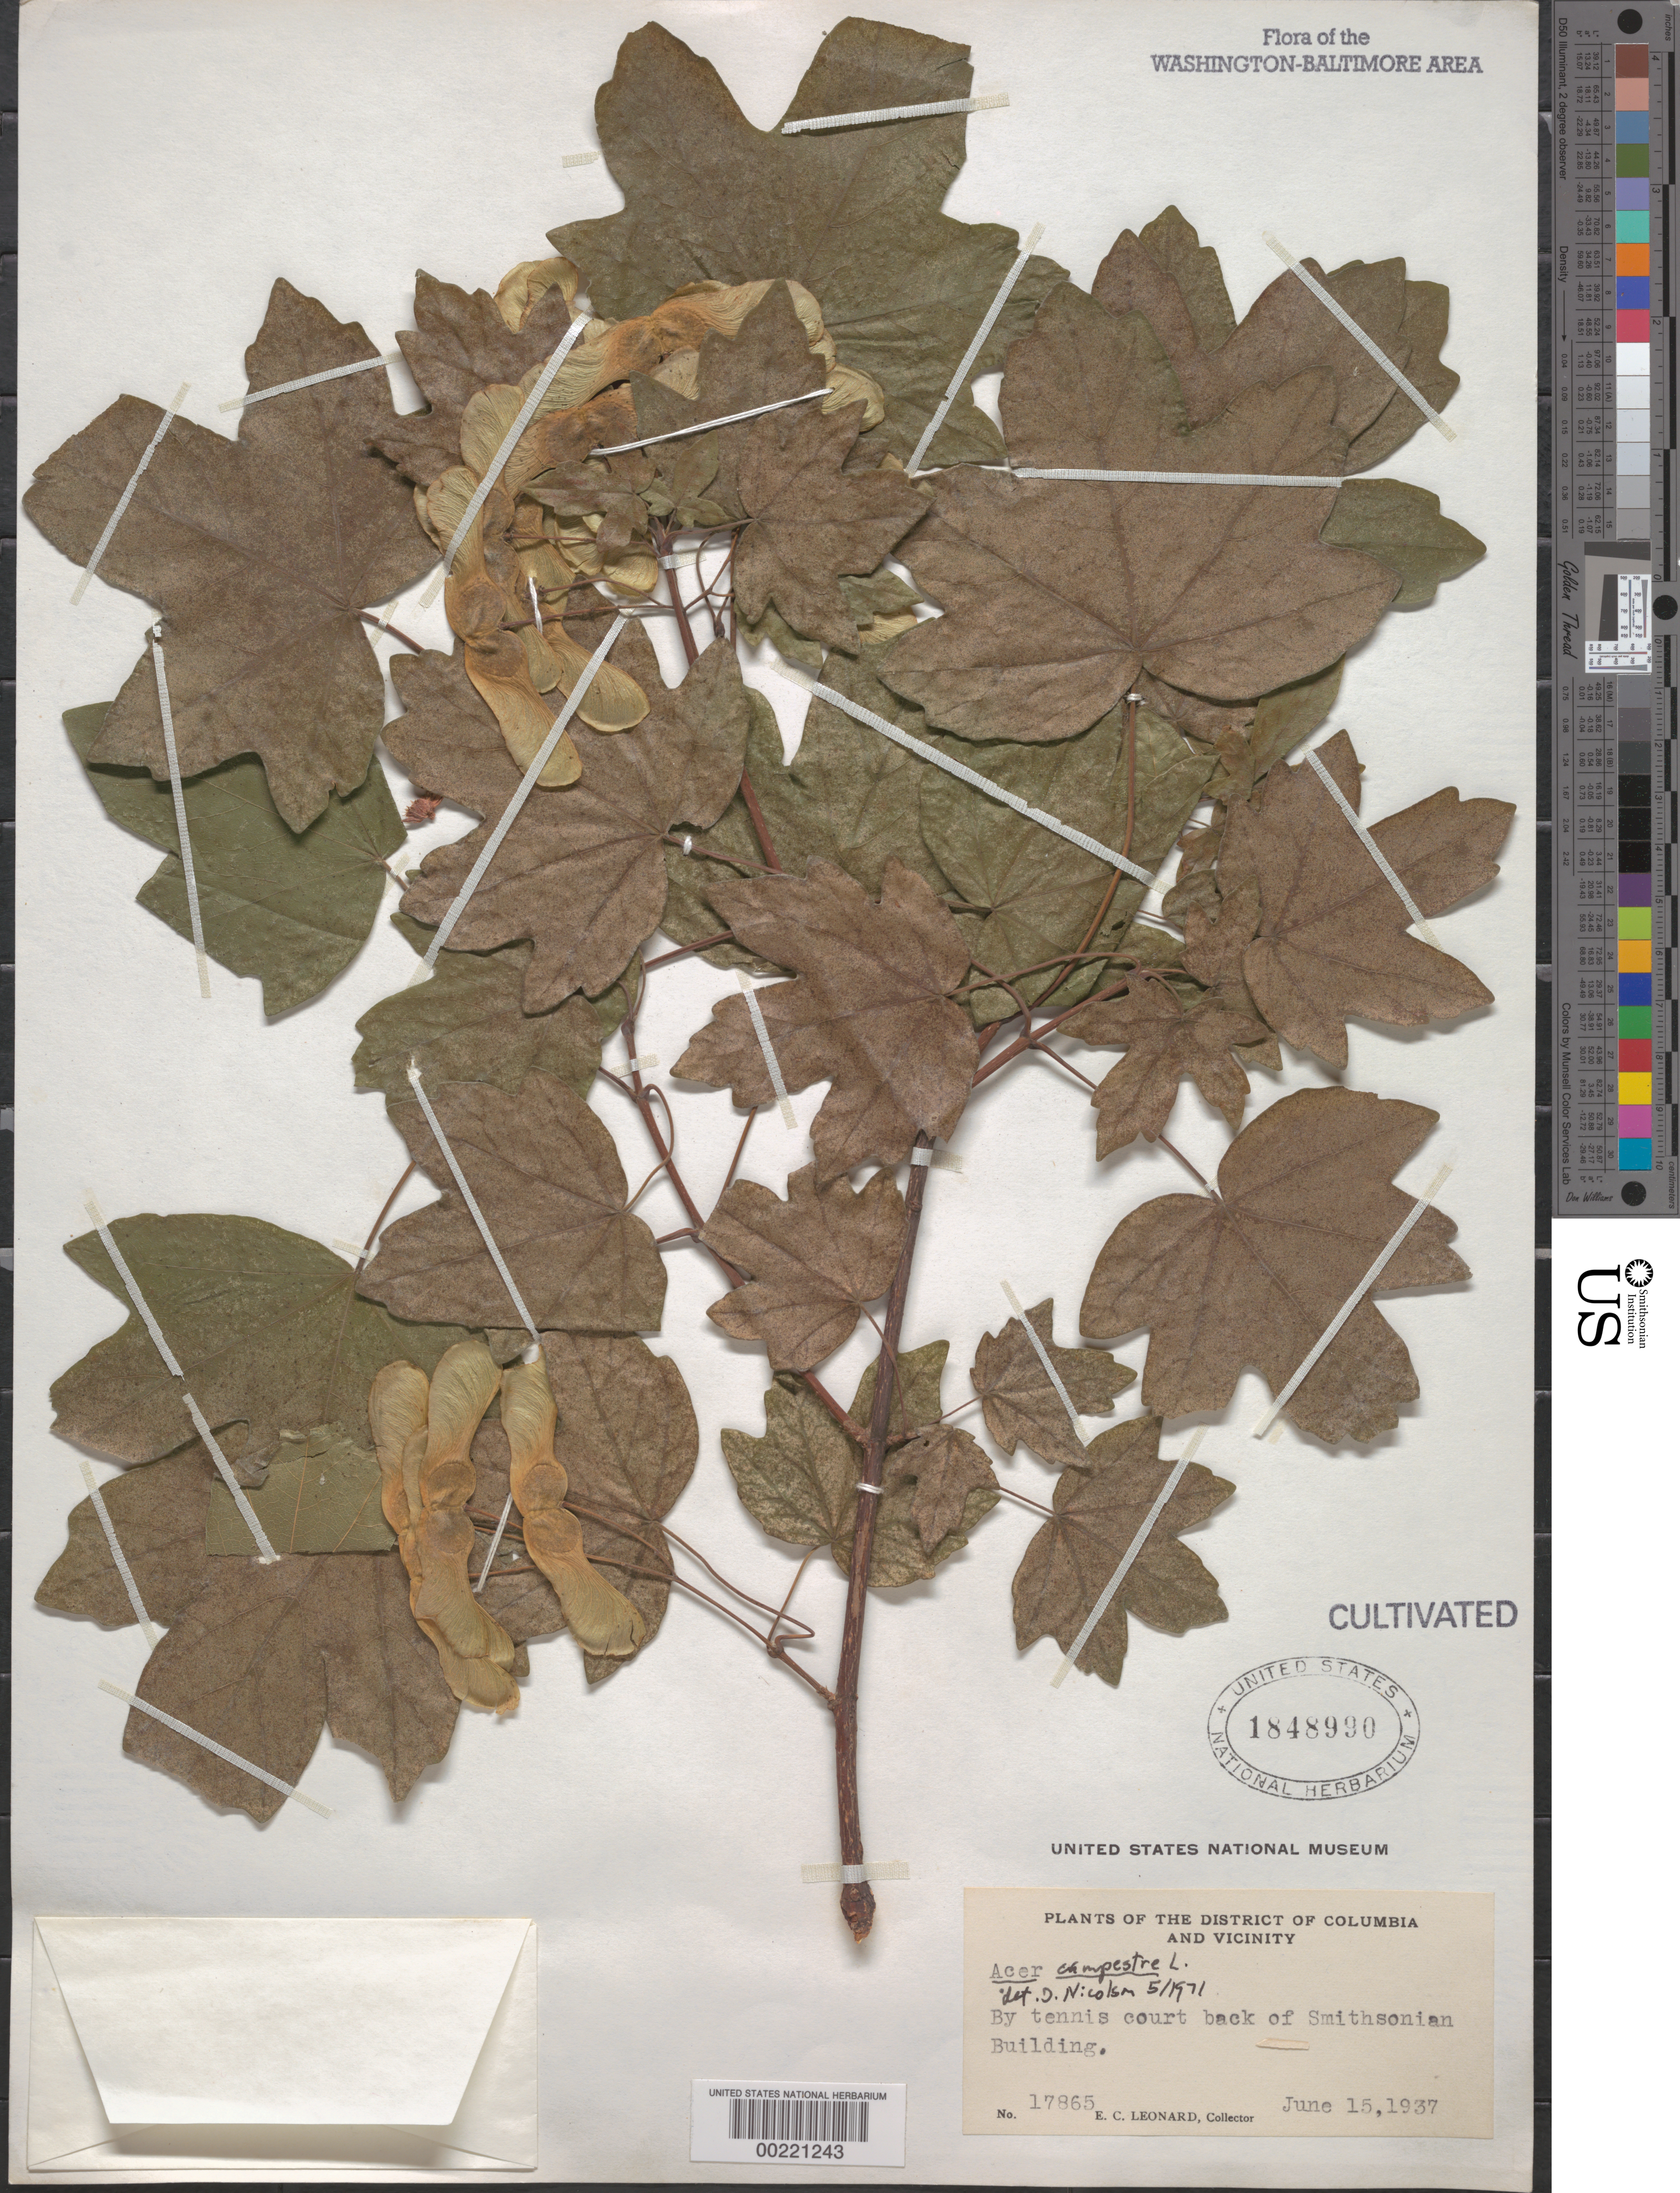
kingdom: Plantae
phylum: Tracheophyta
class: Magnoliopsida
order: Sapindales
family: Sapindaceae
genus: Acer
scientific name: Acer campestre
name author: L.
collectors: E. C. Leonard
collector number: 17865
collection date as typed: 15 Jun 1937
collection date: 1937-06-15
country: United States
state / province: District of Columbia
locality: By tennis court back of Smithsonian Building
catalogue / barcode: US 1848990